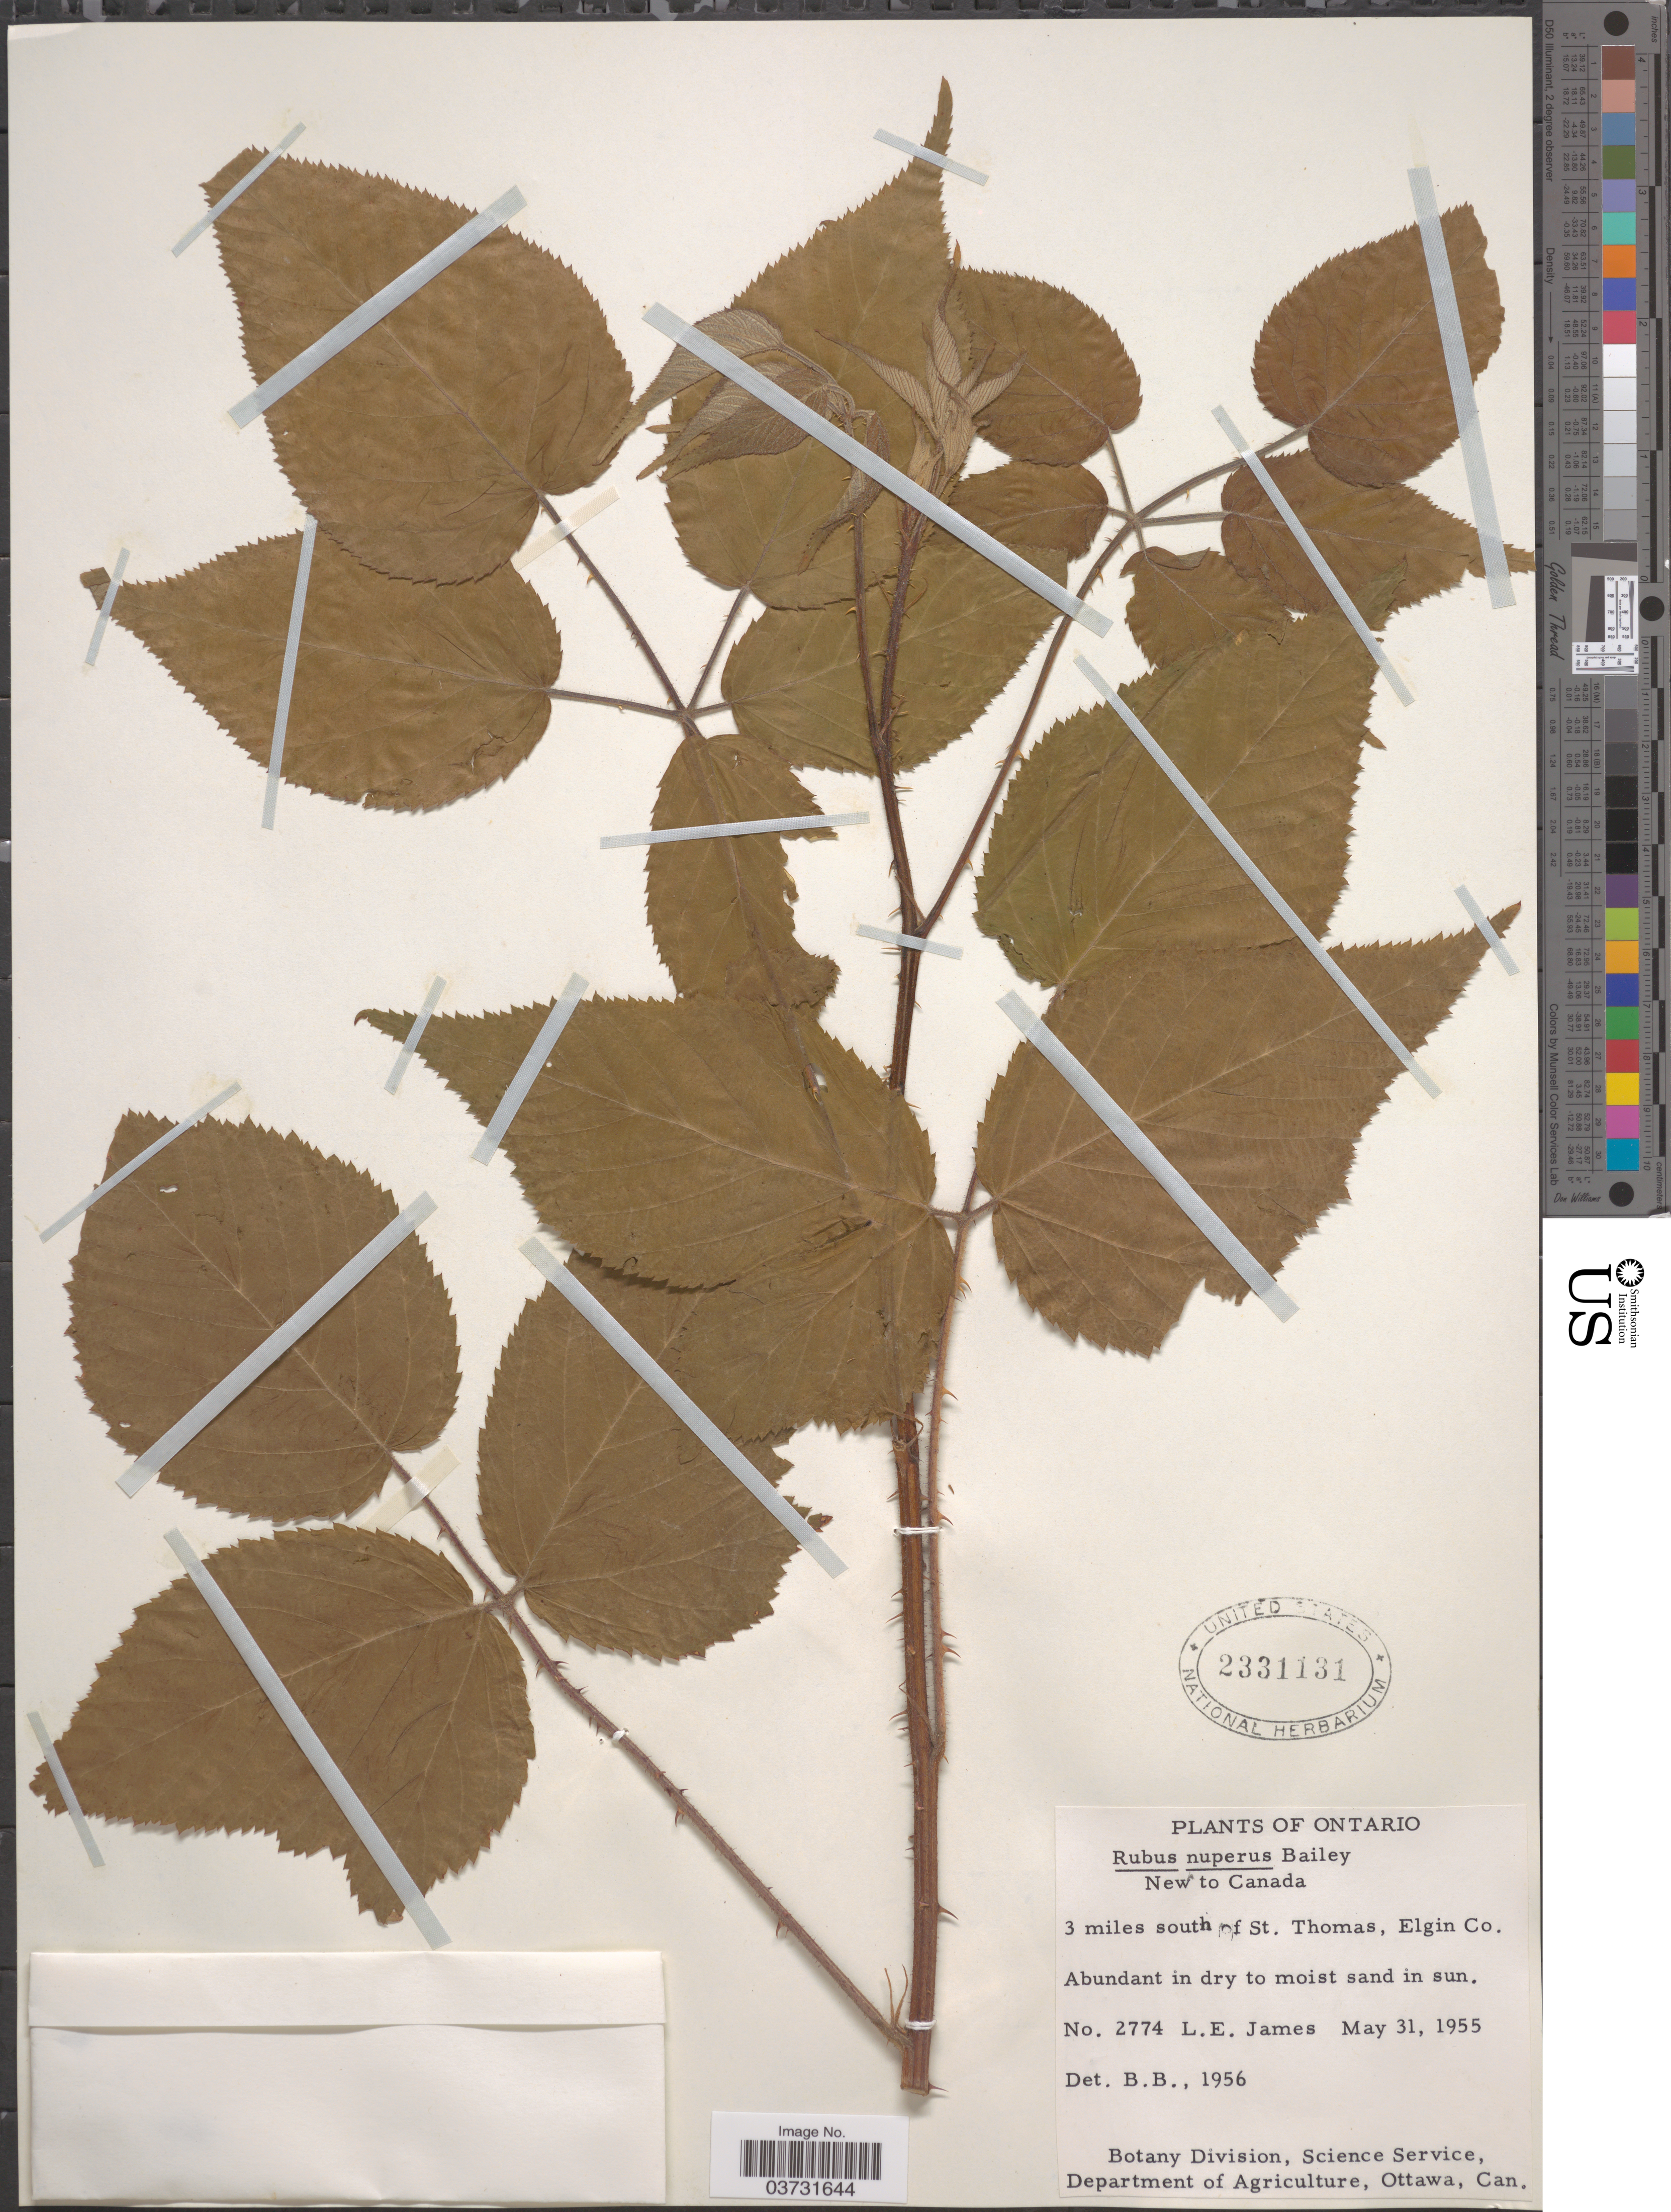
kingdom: Plantae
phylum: Tracheophyta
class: Magnoliopsida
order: Rosales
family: Rosaceae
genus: Rubus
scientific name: Rubus nuperus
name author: L.H. Bailey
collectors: L. E. James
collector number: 2774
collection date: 1955-05-31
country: Canada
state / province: Ontario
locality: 3 miles south of St. Thomas, Elgin Co.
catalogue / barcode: US 2331131